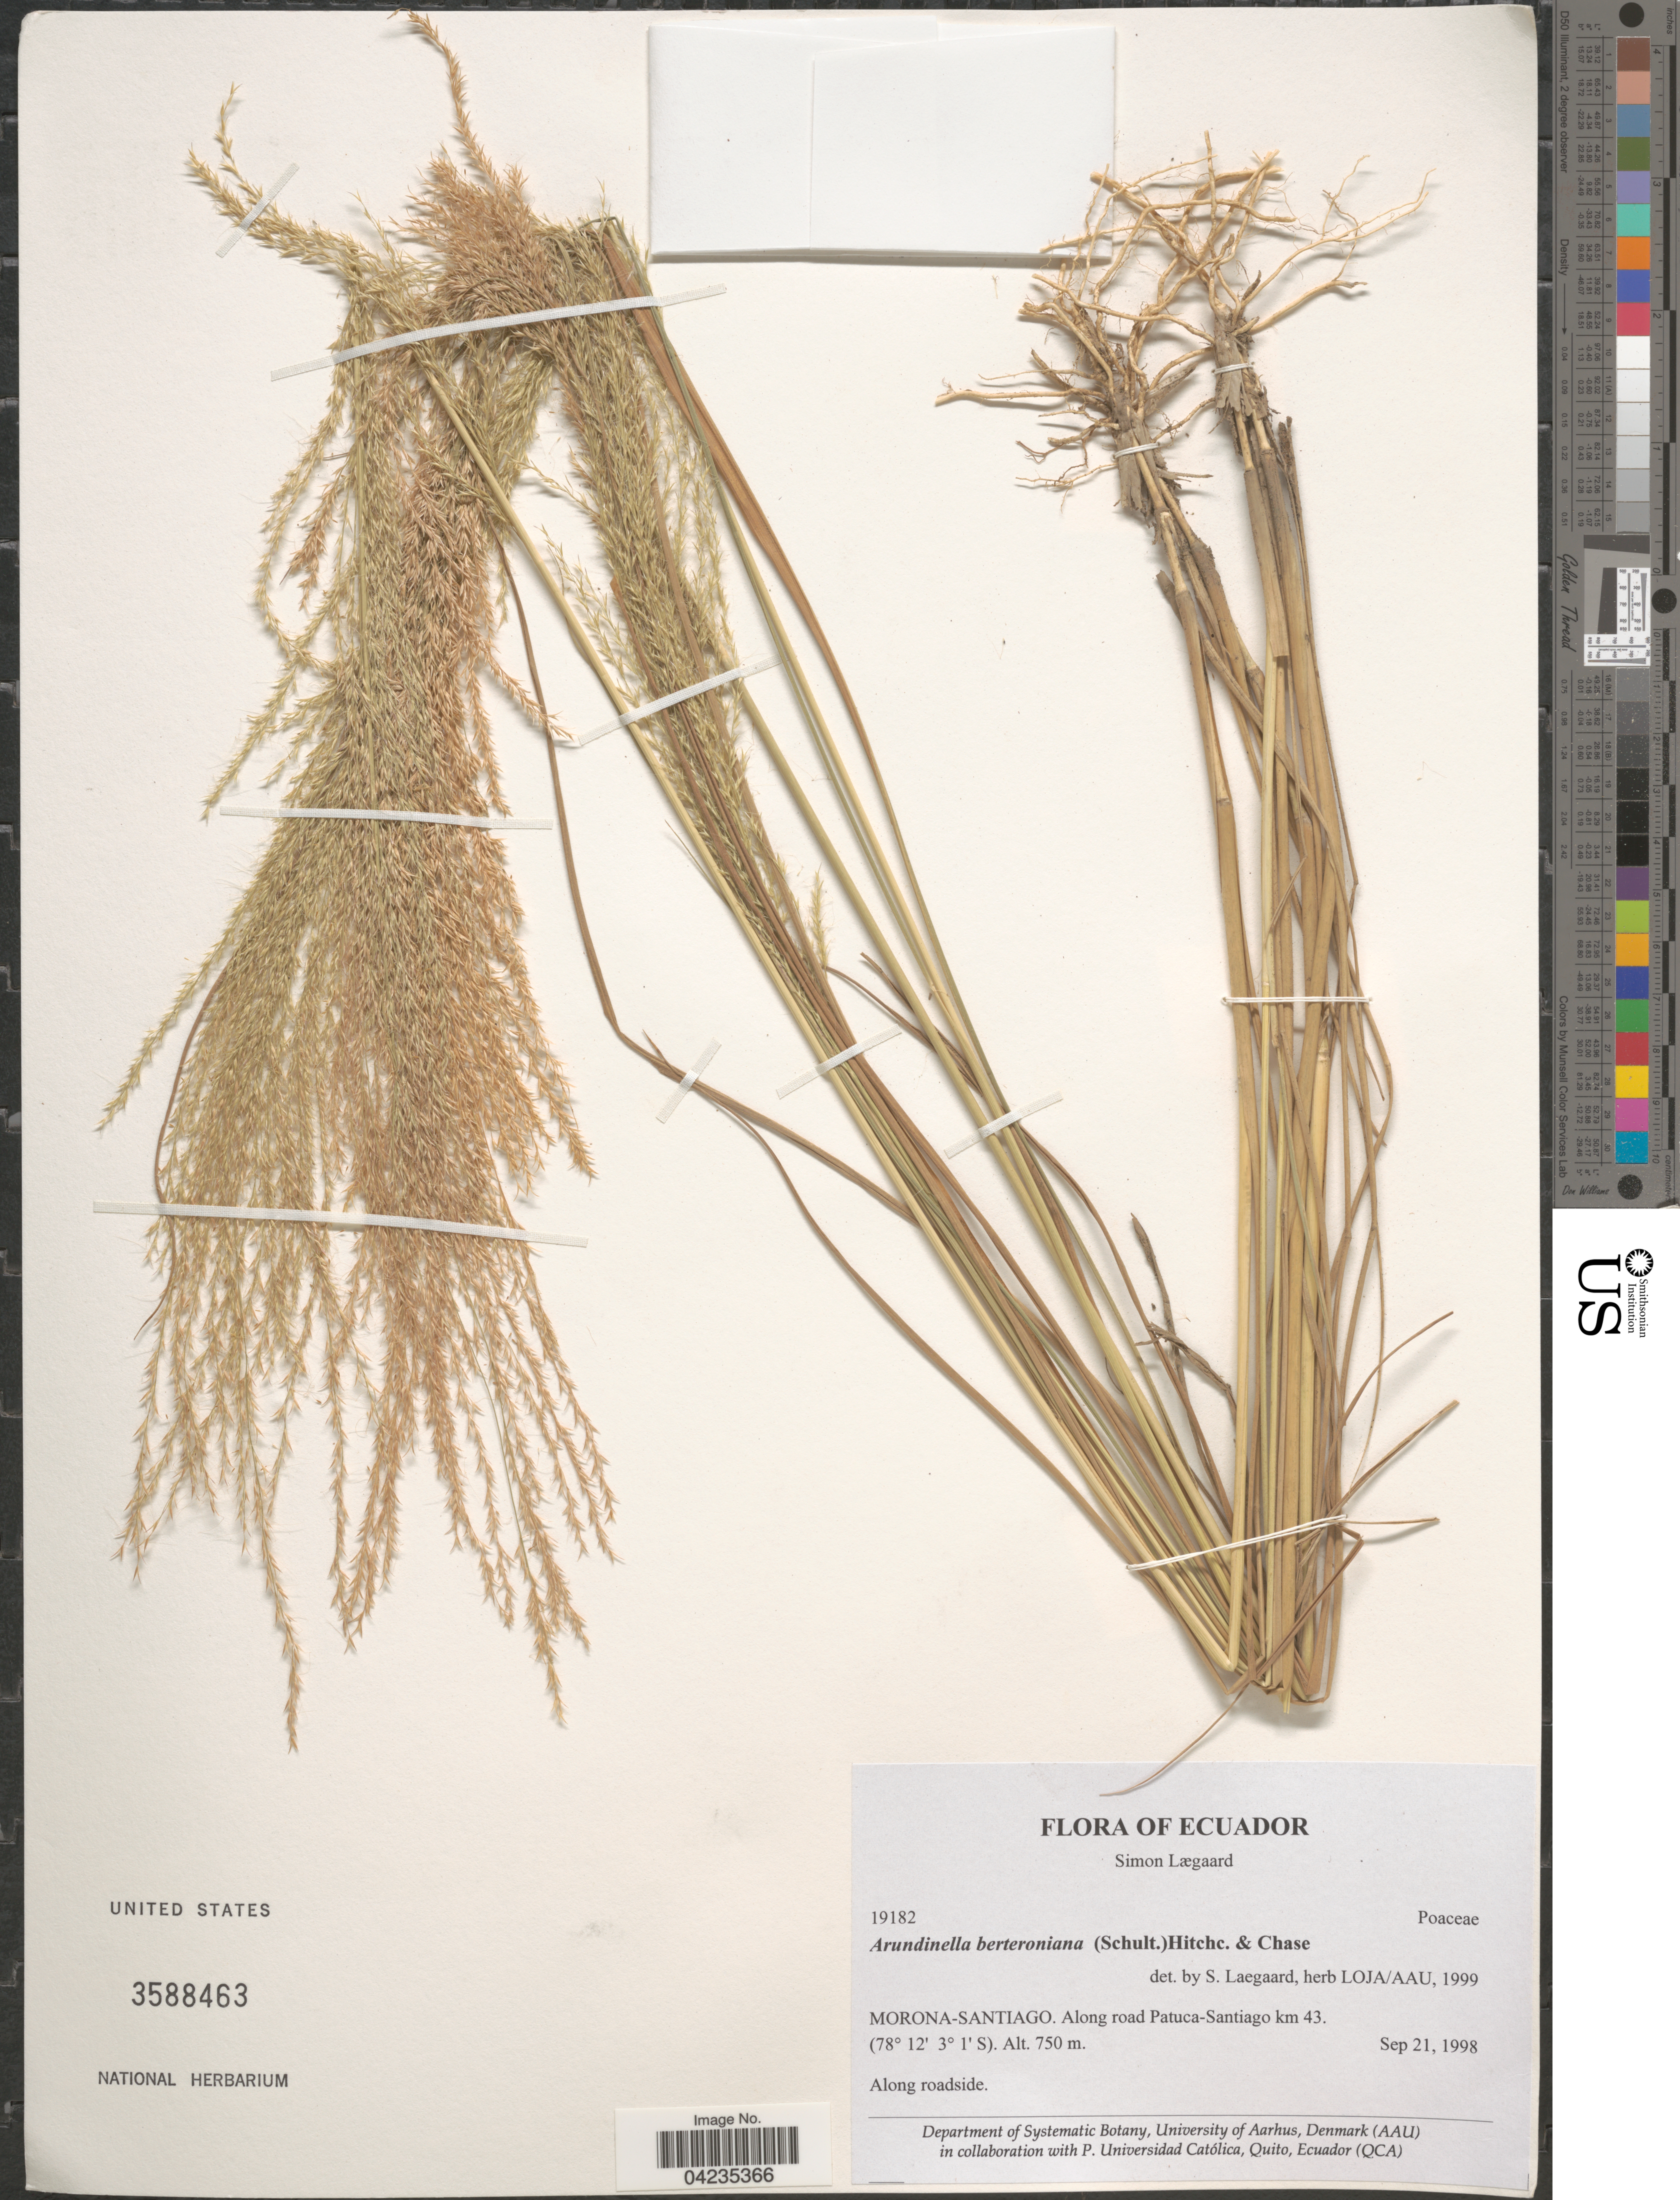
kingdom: Plantae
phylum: Tracheophyta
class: Liliopsida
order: Poales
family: Poaceae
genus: Arundinella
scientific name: Arundinella berteroniana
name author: (Schult.) Hitchc. & Chase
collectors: S. Lægaard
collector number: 19182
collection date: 1998-09-21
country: Ecuador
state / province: Morona-Santiago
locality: Along road Patuca-Santiago km 43.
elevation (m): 750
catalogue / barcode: US 3588463